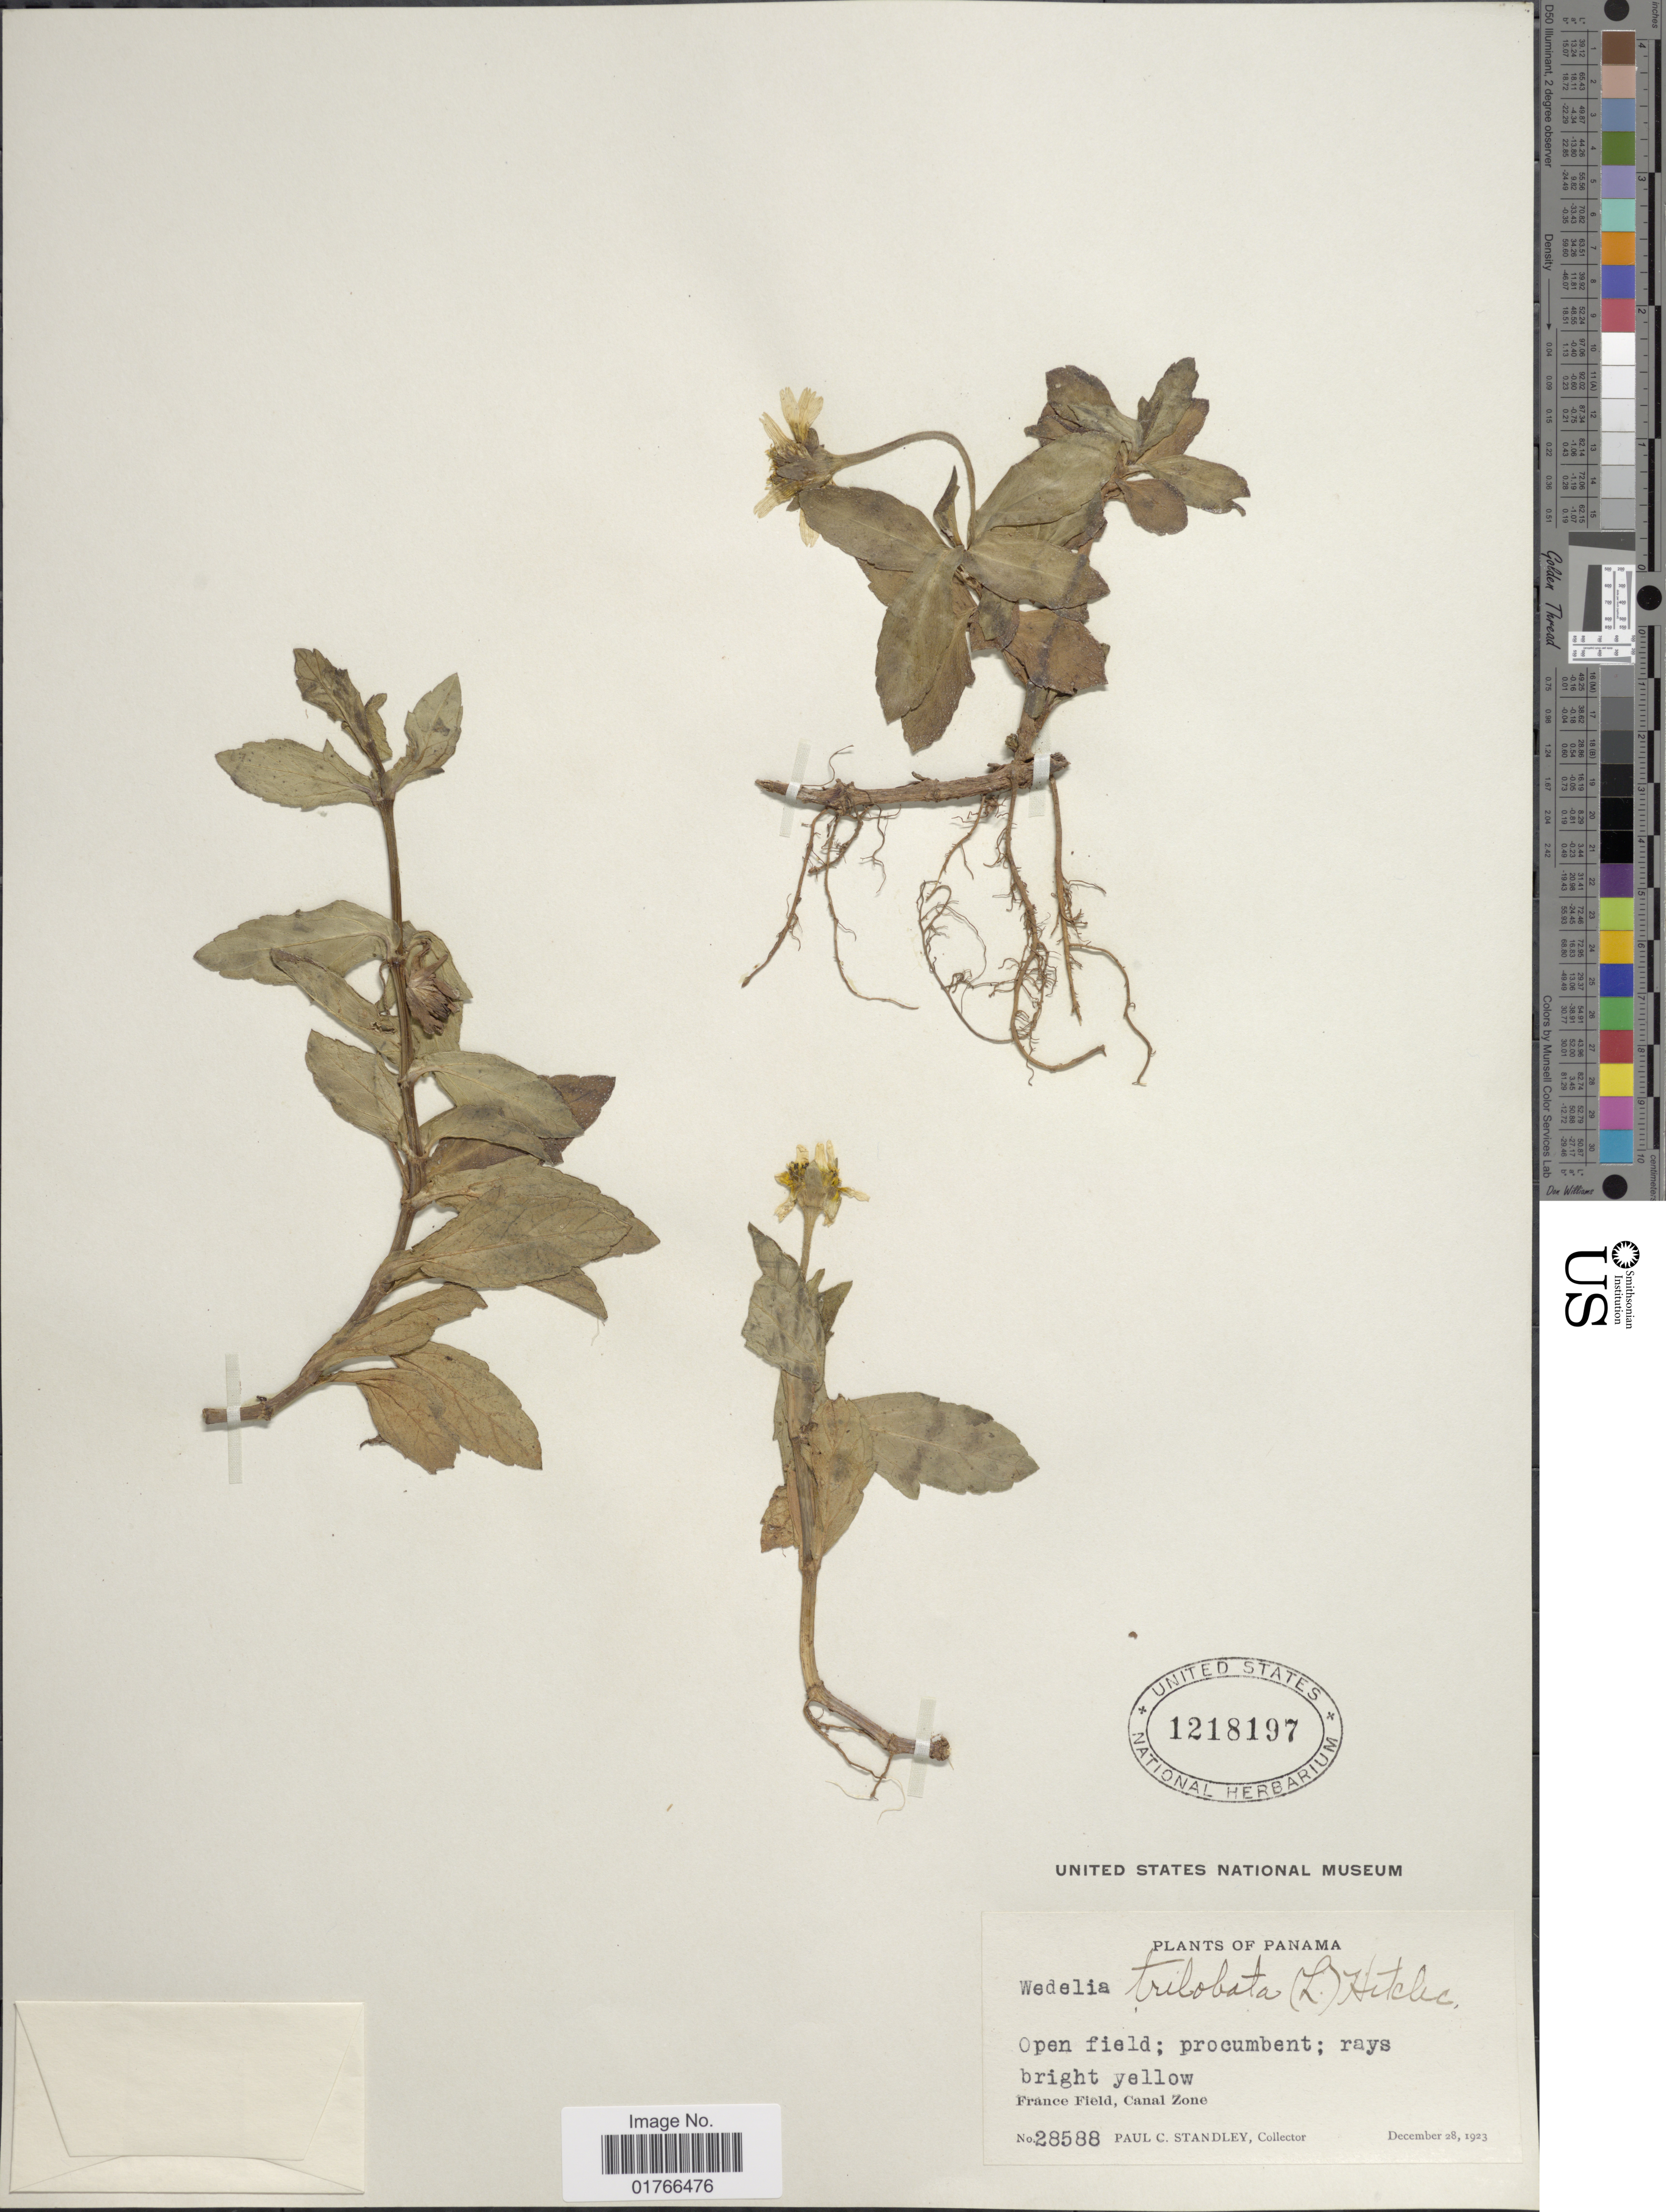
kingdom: Plantae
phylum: Tracheophyta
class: Magnoliopsida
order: Asterales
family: Asteraceae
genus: Sphagneticola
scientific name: Sphagneticola trilobata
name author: (L.) Pruski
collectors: P. C. Standley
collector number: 28588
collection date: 1923-12-28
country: Panama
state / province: Colón / Panamá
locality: France Field, Canal Zone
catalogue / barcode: US 1218197